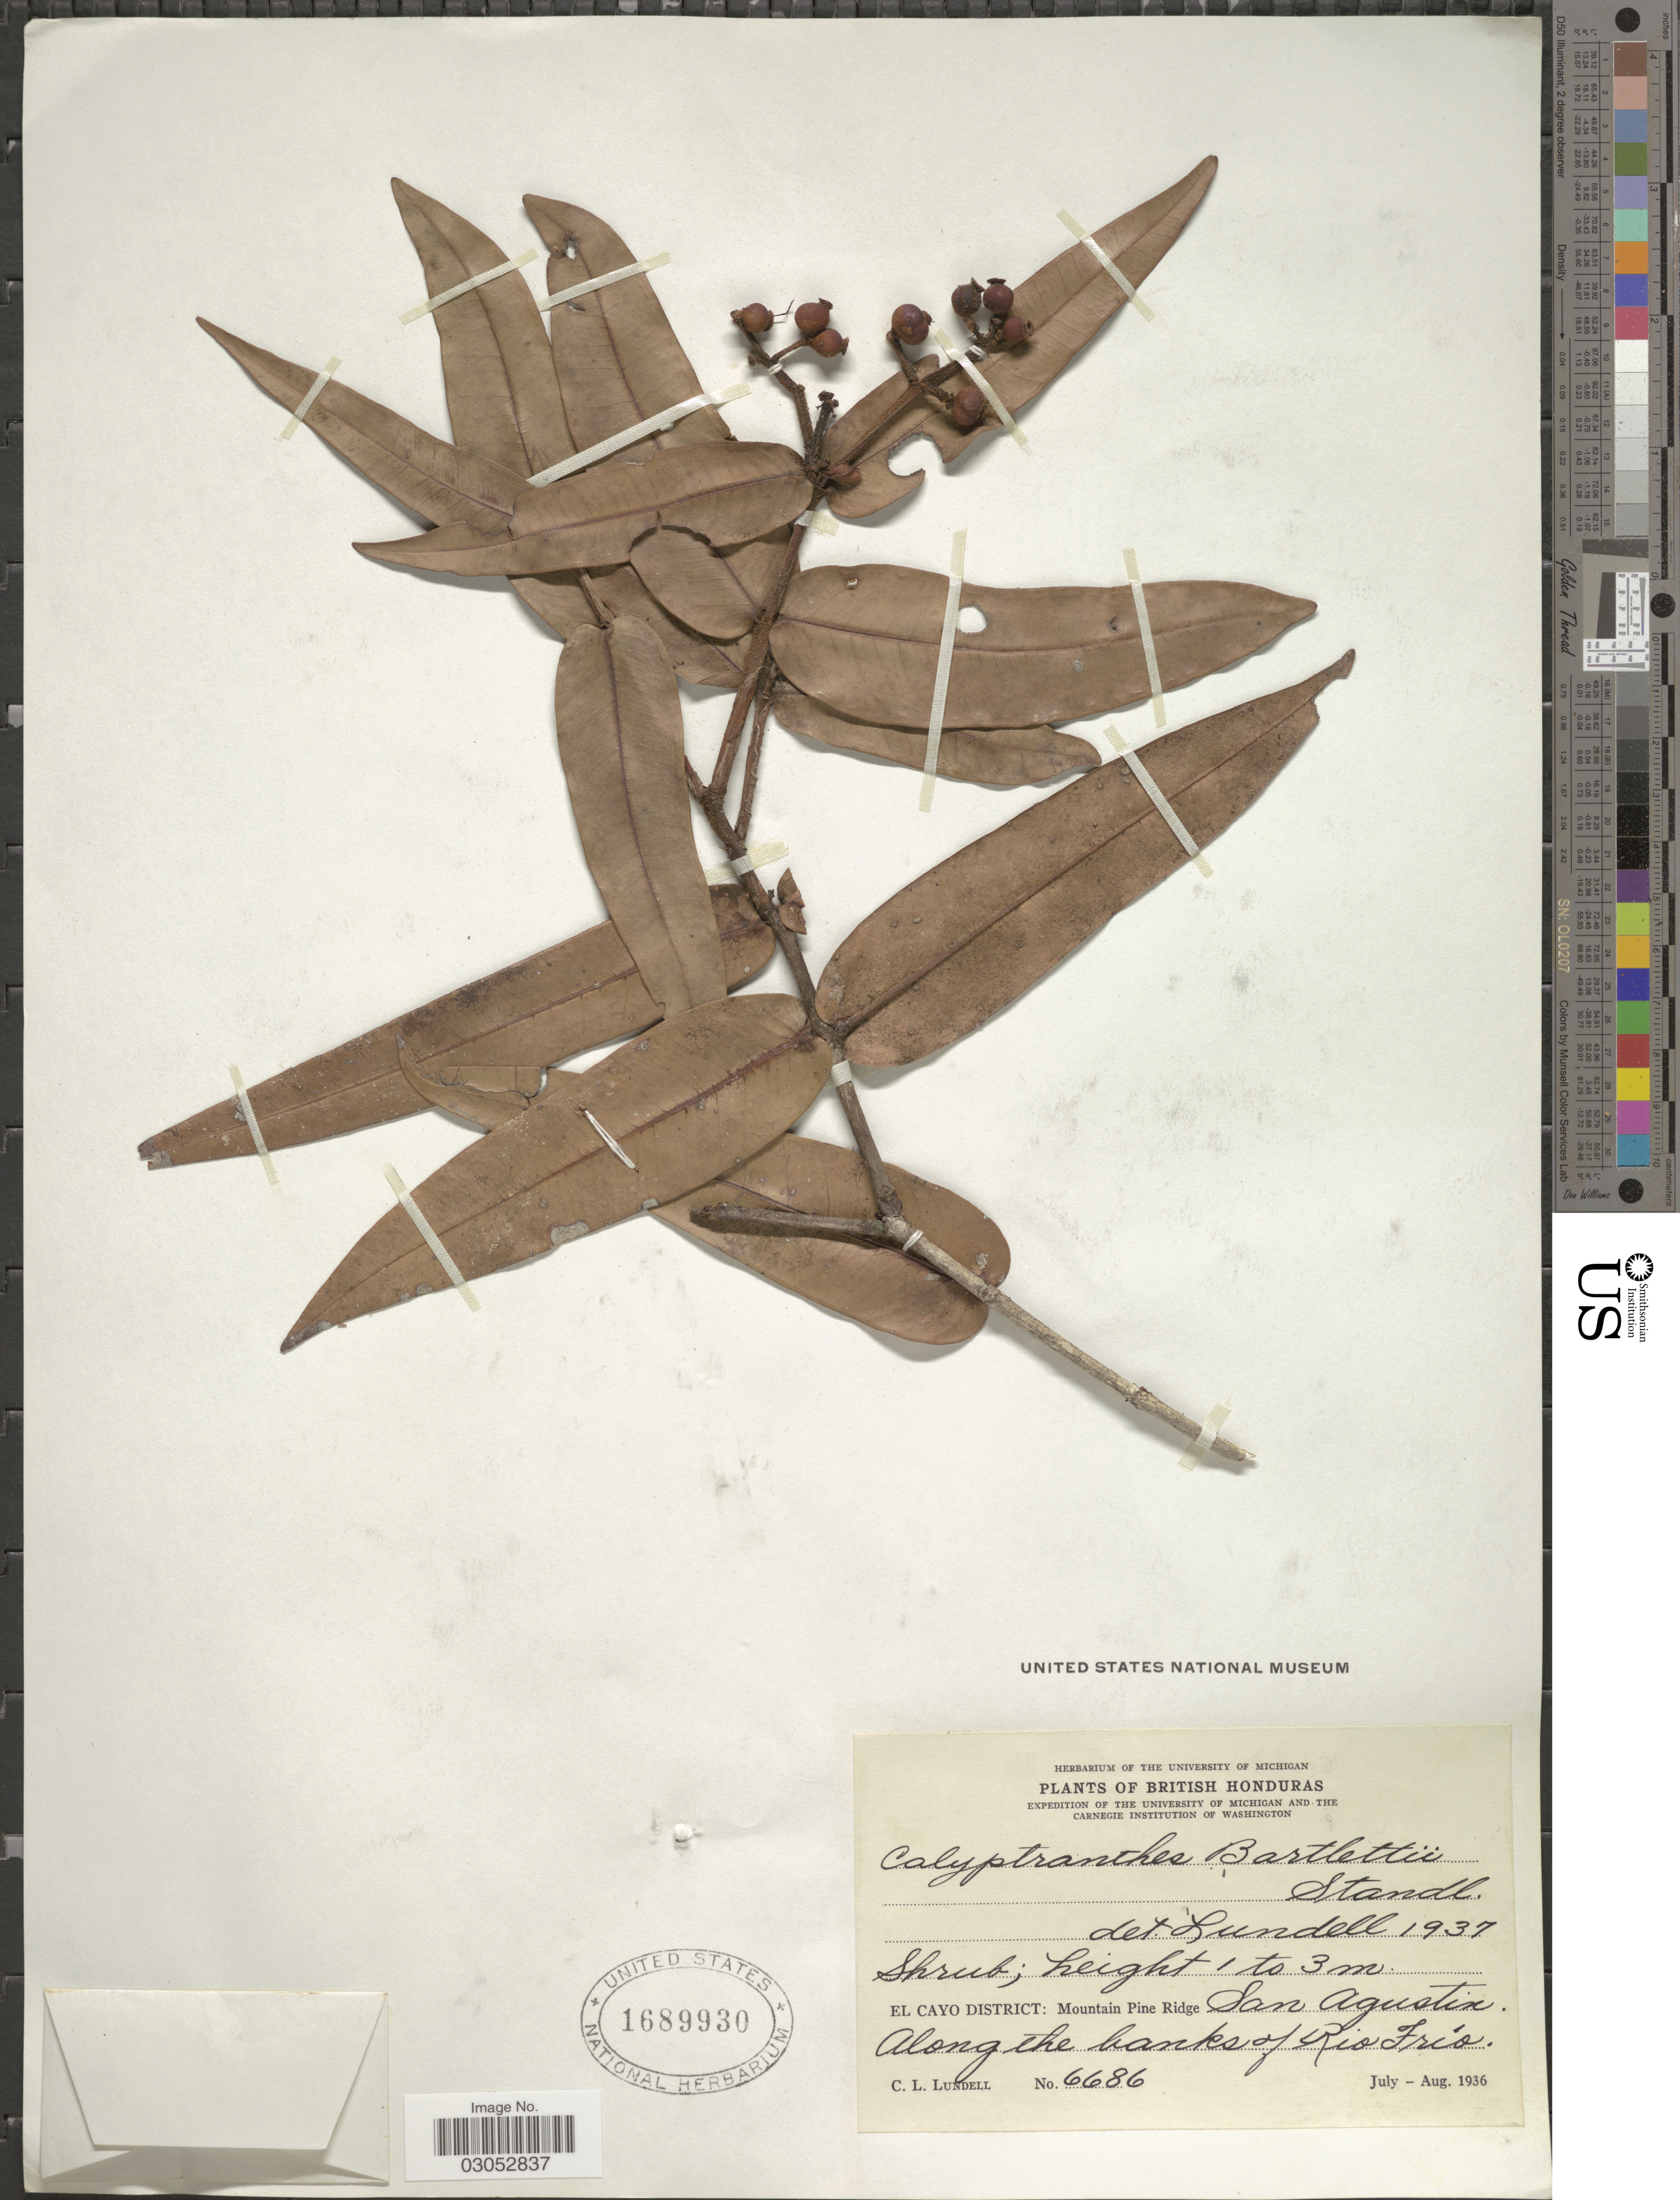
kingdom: Plantae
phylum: Tracheophyta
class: Magnoliopsida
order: Myrtales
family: Myrtaceae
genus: Myrcia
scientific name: Myrcia bartlettii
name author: (Standl.) A.R. Lourenço & Sánchez-Cháv.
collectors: C. L. Lundell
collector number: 6686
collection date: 1936-07/1936-08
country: Belize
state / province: Cayo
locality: British Honduras. El Cayo District: Mountain Pine Ridge San Augustin. Along the banks of Rio Frío.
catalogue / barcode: US 1689930